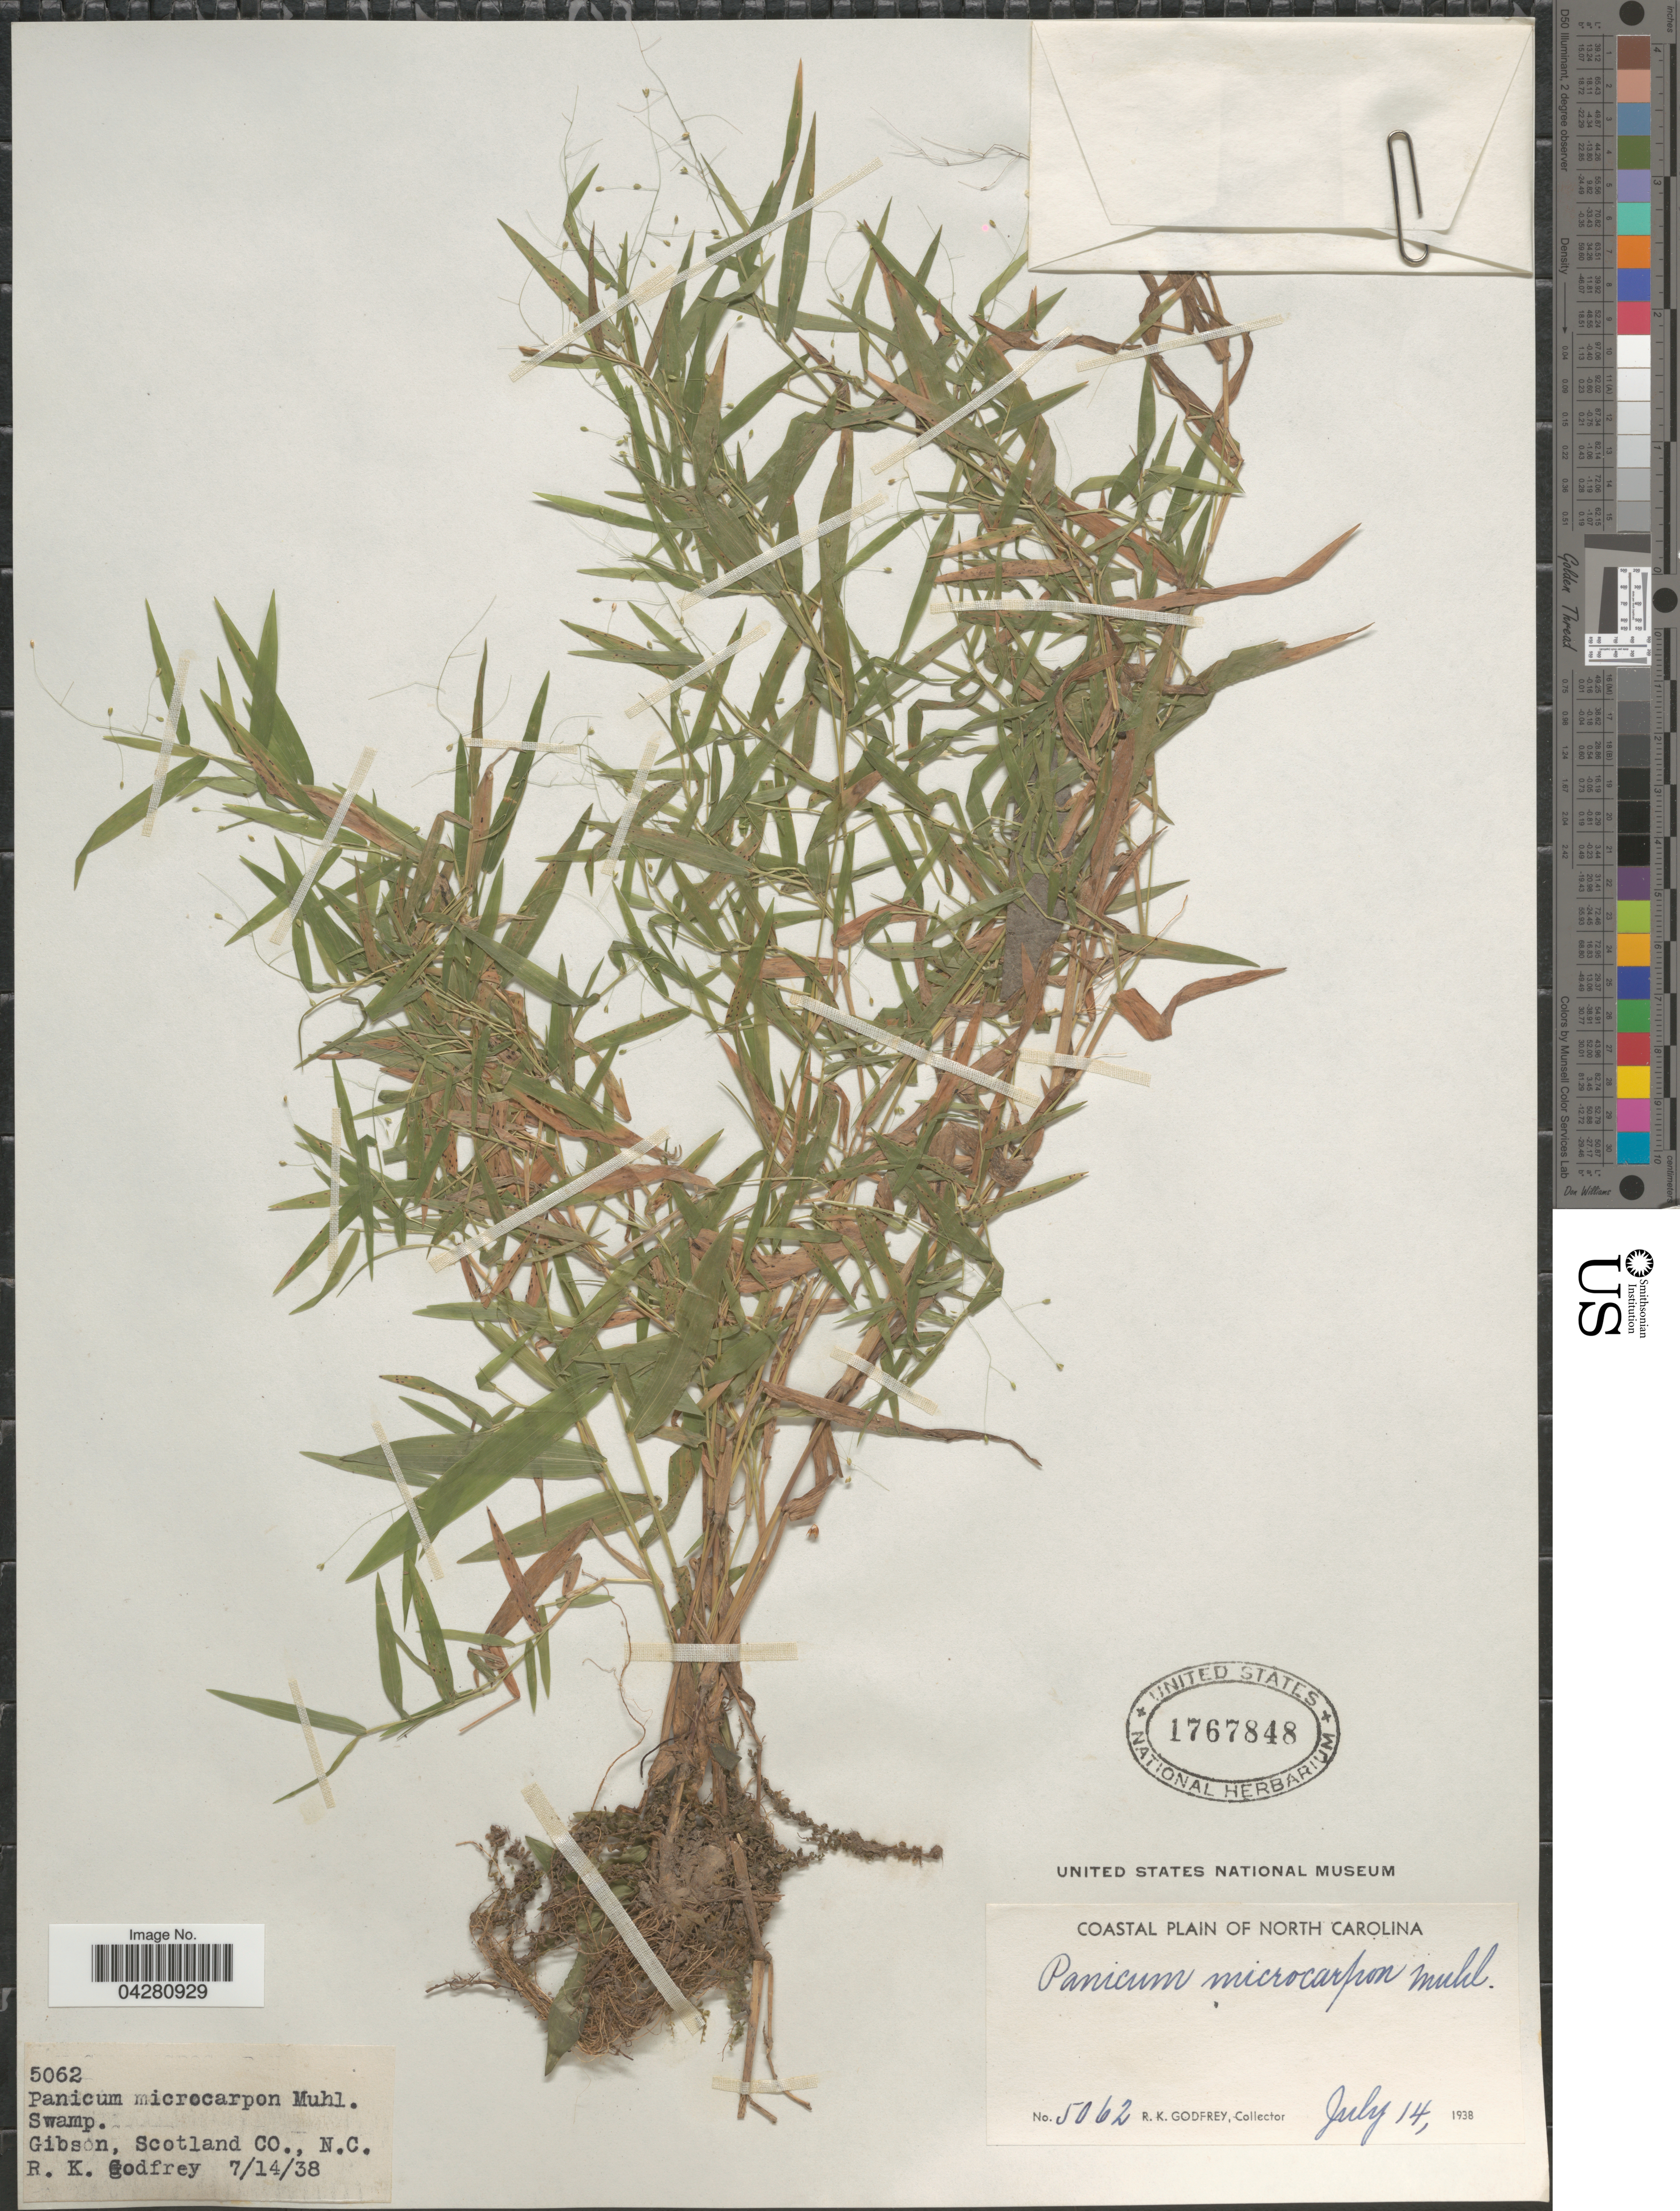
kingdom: Plantae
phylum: Tracheophyta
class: Liliopsida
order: Poales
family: Poaceae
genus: Dichanthelium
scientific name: Dichanthelium dichotomum var. dichotomum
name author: (L.) Gould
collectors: R. K. Godfrey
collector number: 5062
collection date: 1938-07-14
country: United States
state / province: North Carolina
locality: Coastal Plain of North Carolina. Swamp. Gibson, Scotland Co.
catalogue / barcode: US 1767848